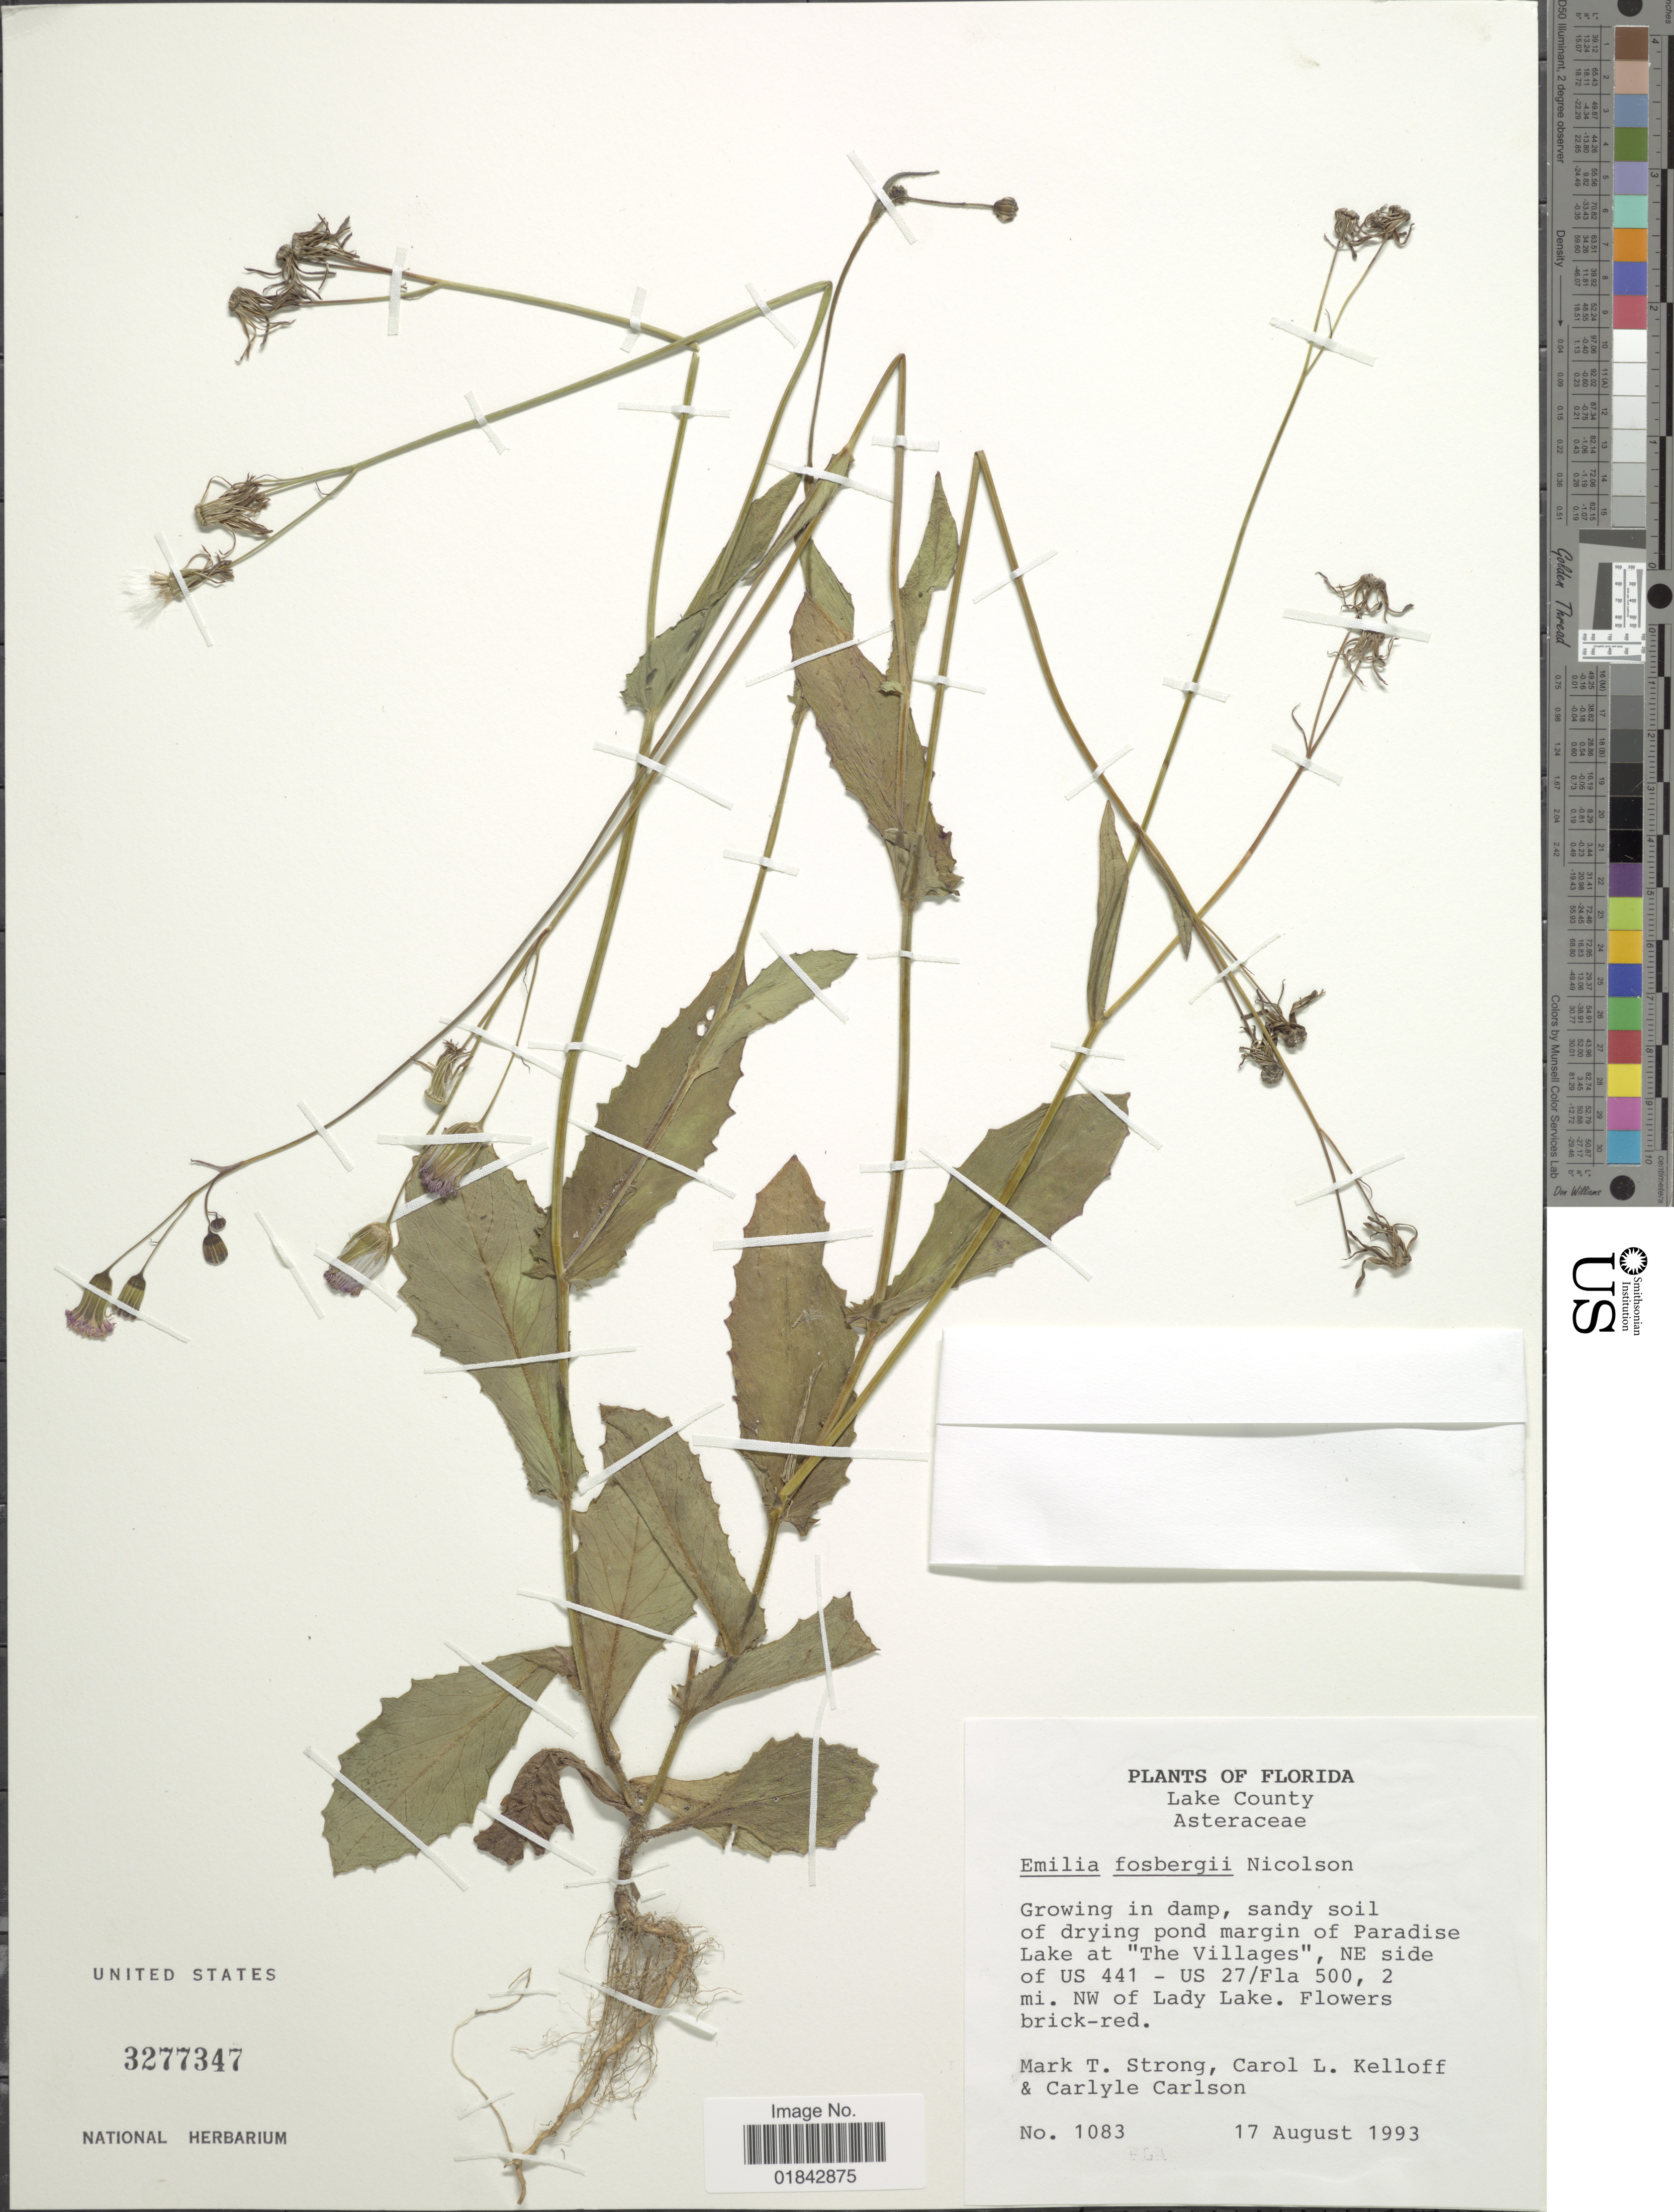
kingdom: Plantae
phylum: Tracheophyta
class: Magnoliopsida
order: Asterales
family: Asteraceae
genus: Emilia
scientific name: Emilia fosbergii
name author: Nicolson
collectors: M. T. Strong, C. L. Kelloff & C. Carlson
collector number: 1083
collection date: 1933-08-17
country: United States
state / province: Florida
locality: Lake County, growing in damp, sandy soil of drying pond magin of Paradise Lake at "The Villages", NE side of US 441, US 27/ Fla 500, 2 mi. NW of Lady Lake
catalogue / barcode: US 3277347